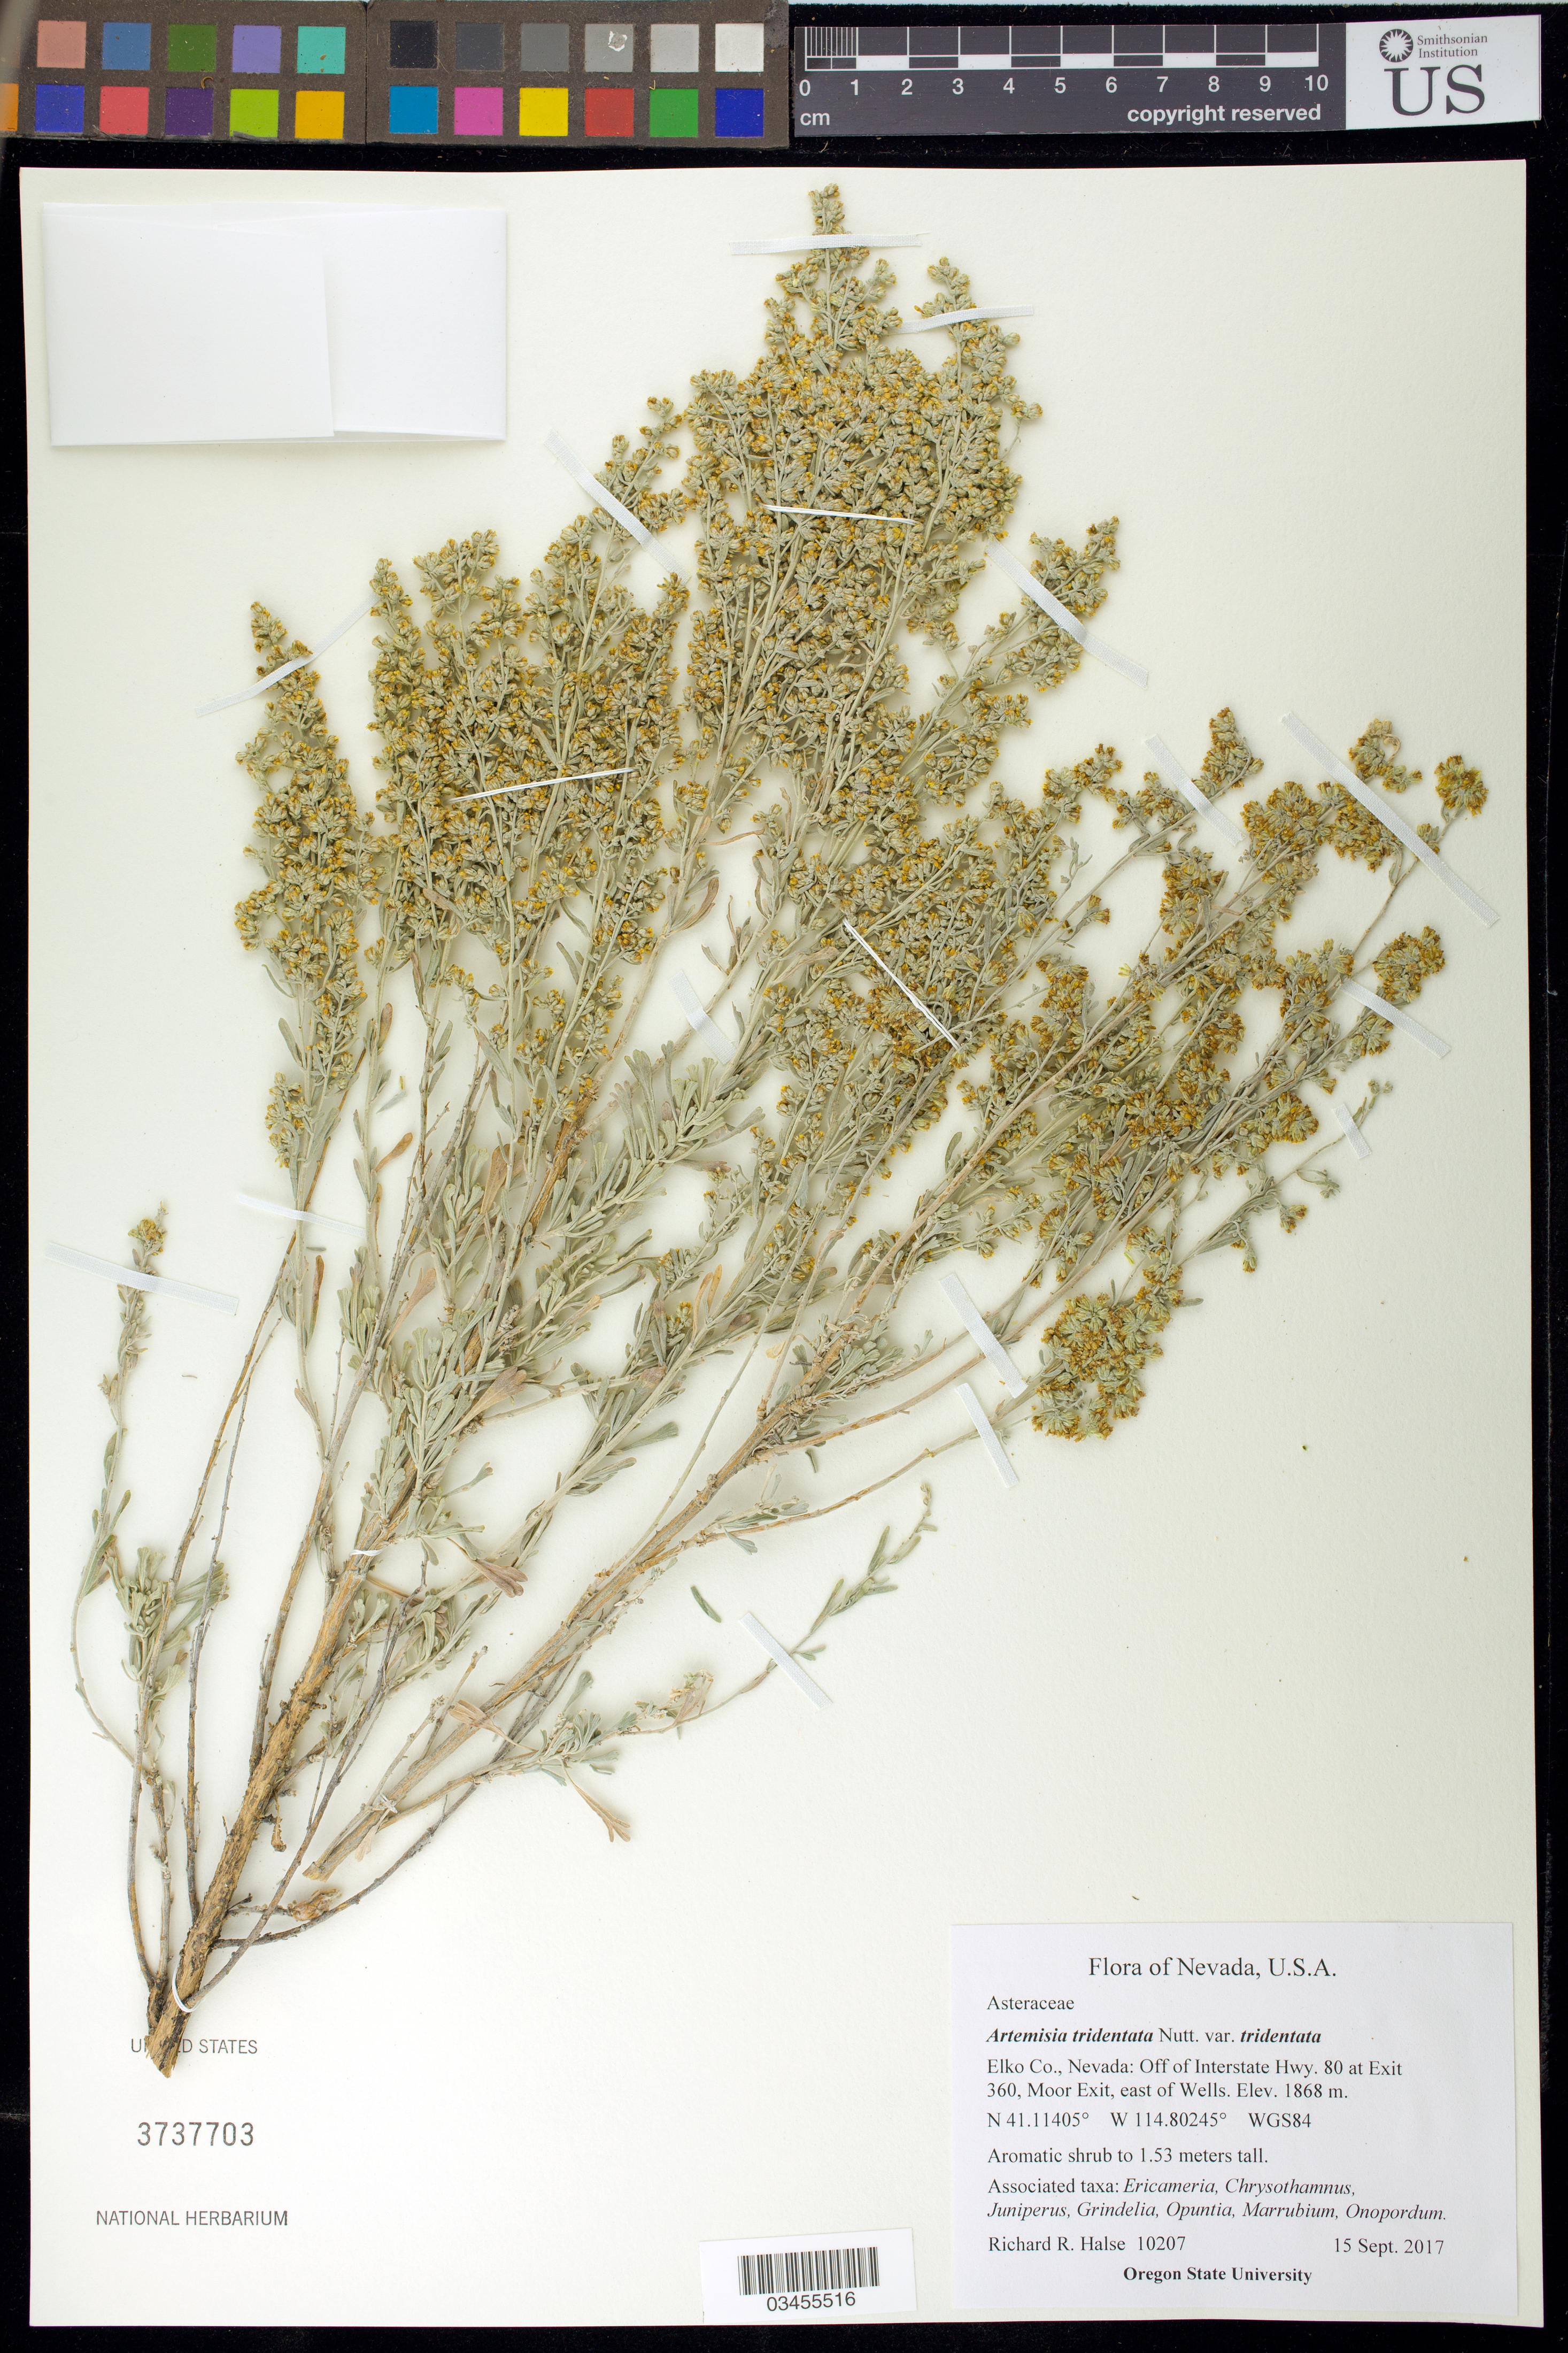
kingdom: Plantae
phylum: Tracheophyta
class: Magnoliopsida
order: Asterales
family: Asteraceae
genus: Chrysothamnus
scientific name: Chrysothamnus viscidiflorus subsp. puberulus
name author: (D.C. Eaton) H.M. Hall & Clem.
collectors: R. Halse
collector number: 10207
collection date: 2017-09-15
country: United States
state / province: Nevada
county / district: Elko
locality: Off of interstate Hwy. 80 at Exit 360, Moor Exit, east of Wells.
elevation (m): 1868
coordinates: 41.11405 N, 114.80245 W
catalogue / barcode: US 3737703